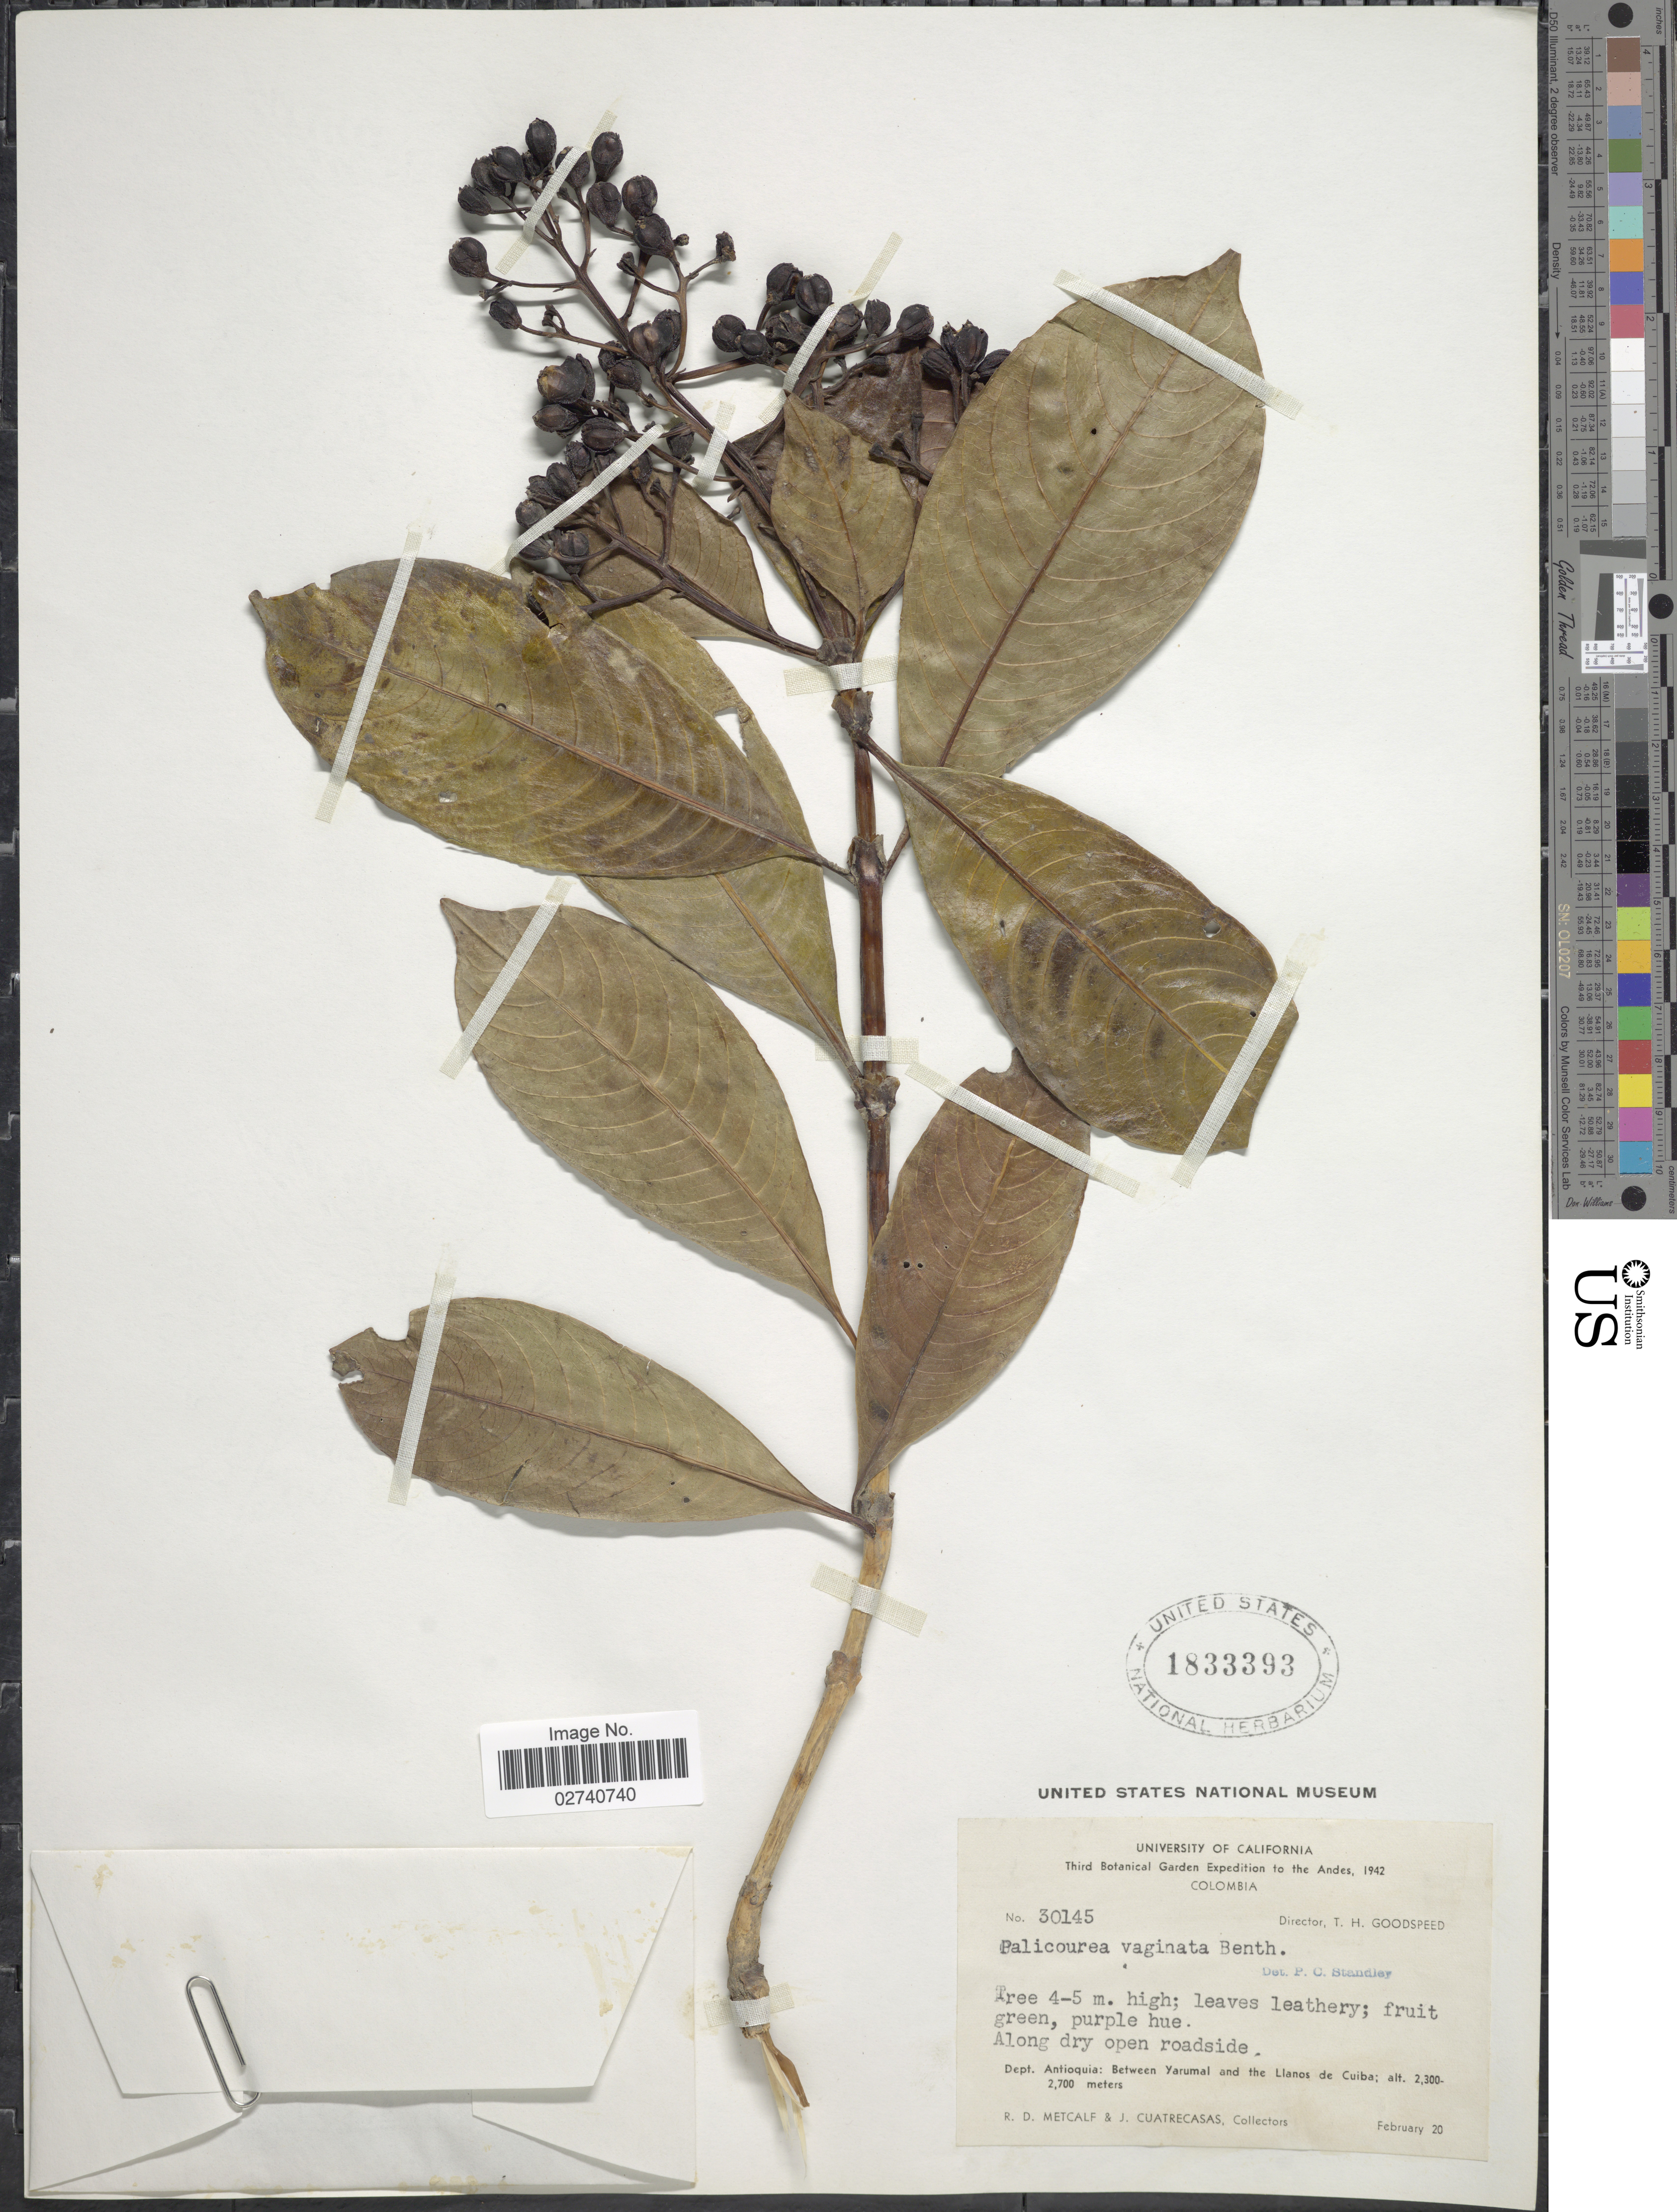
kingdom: Plantae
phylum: Tracheophyta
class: Magnoliopsida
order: Gentianales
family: Rubiaceae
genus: Palicourea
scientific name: Palicourea vaginata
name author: Benth.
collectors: R. D. Metcalf & J. Cuatrecasas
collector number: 30145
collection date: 1942-02-20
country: Colombia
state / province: Antioquia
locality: Between Yarumal and the Llanos de Cuiba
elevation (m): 2300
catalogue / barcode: US 1833393